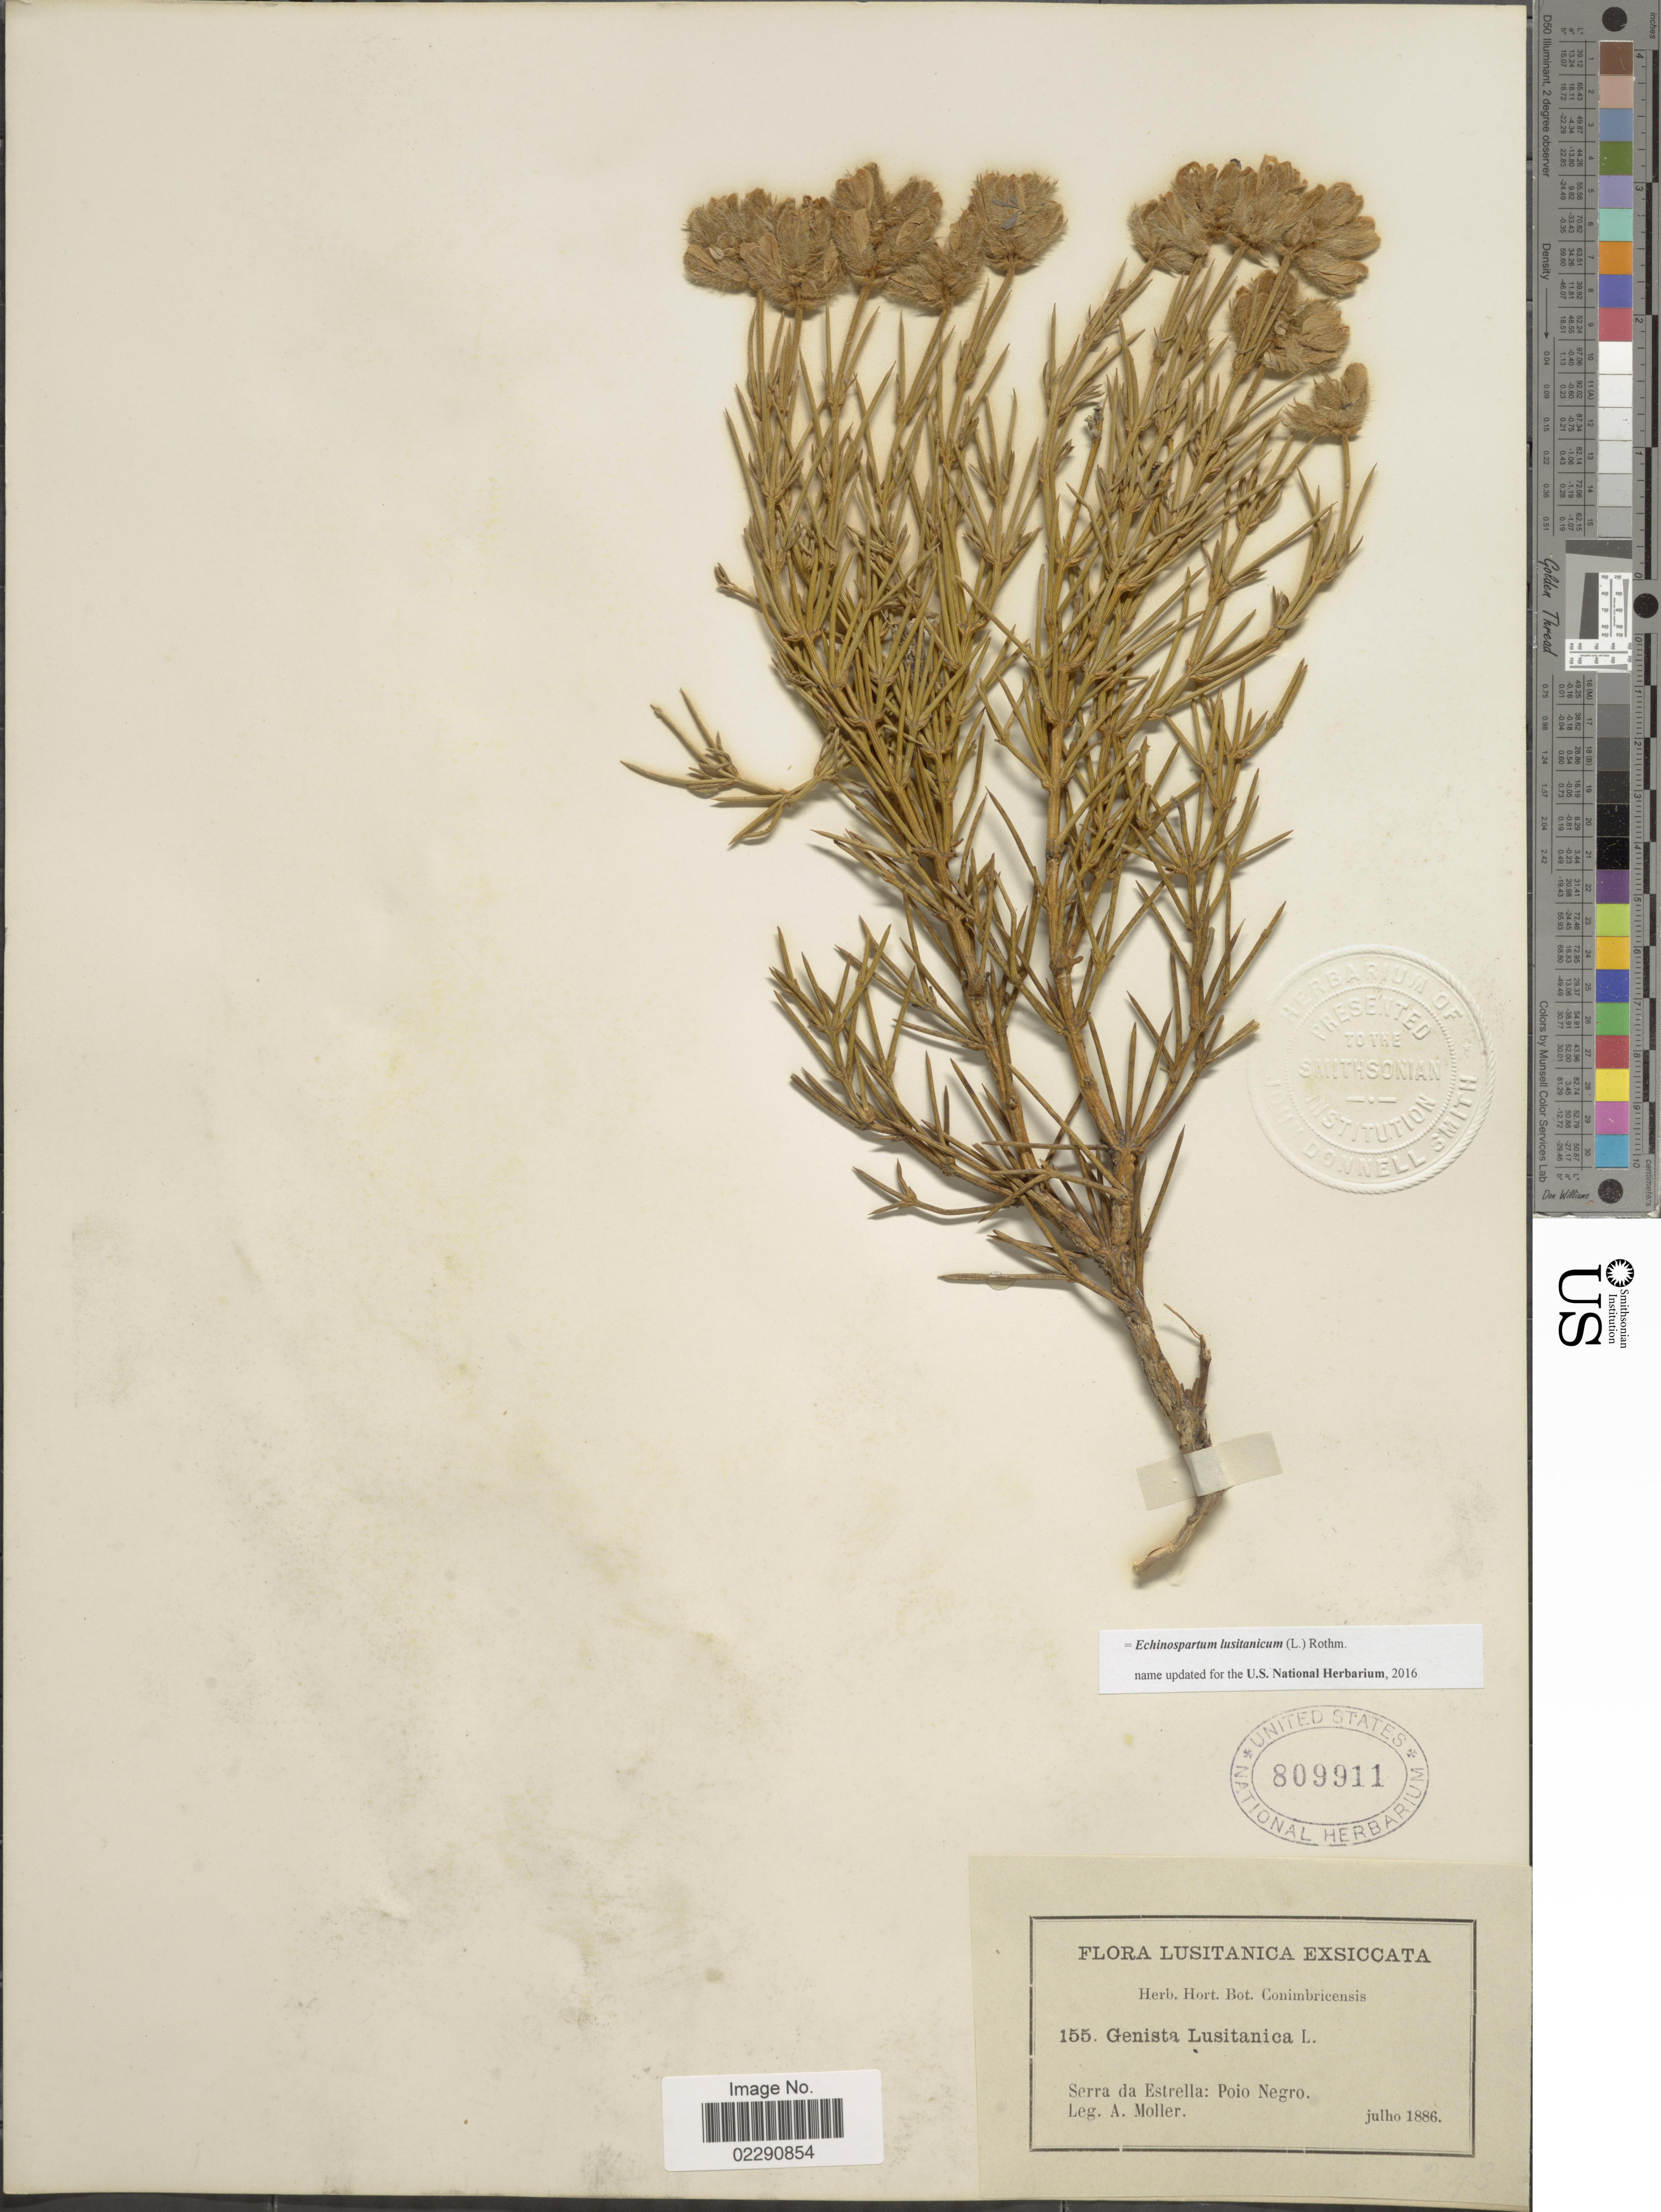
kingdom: Plantae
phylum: Tracheophyta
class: Magnoliopsida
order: Fabales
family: Fabaceae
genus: Echinospartum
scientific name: Echinospartum lusitanicum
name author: (L.) Rothm.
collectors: A. Moller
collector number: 155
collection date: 1886-07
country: Portugal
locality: Lusitanica, Serra da Estrella, Poio Negro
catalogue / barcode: US 809911